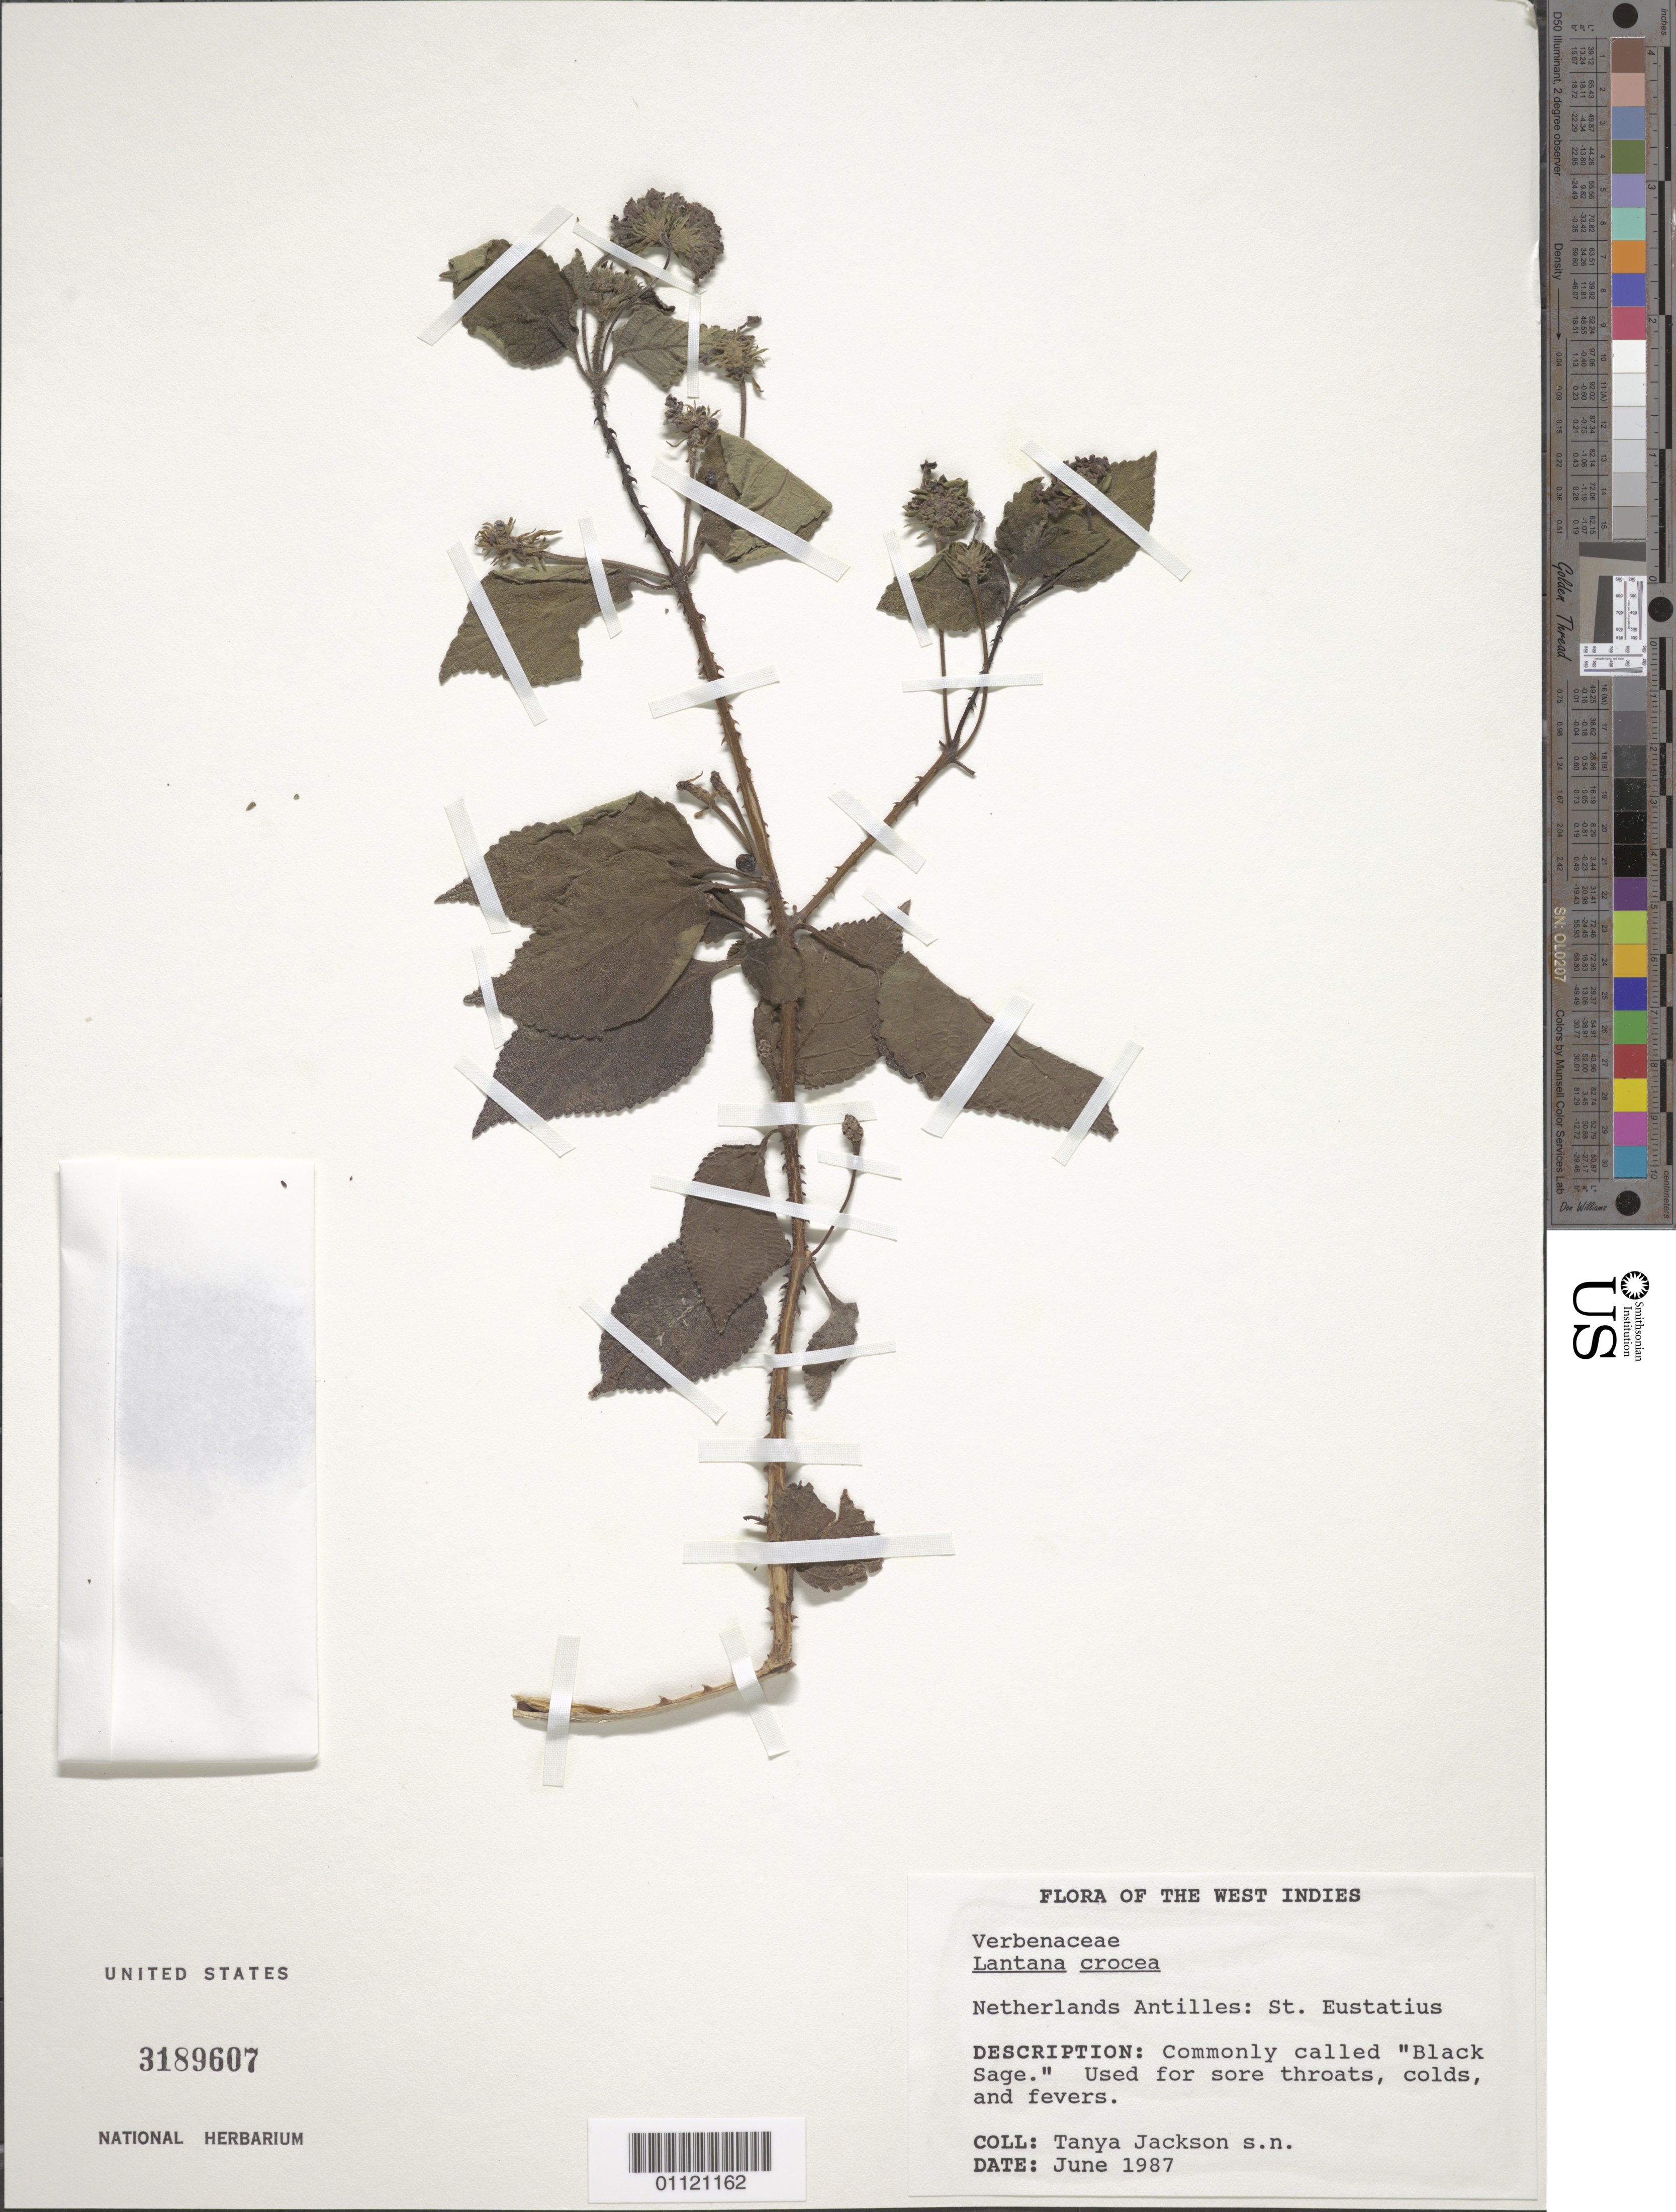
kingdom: Plantae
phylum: Tracheophyta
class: Magnoliopsida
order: Lamiales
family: Verbenaceae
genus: Lantana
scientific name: Lantana camara var. aculeata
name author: (L.) Moldenke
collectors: T. Jackson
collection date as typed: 01 Jun 1987 to 31 Jun 1987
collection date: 1987-06-01/1987-06-30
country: Netherlands Antilles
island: Sint Eustatius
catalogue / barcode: US 3189607